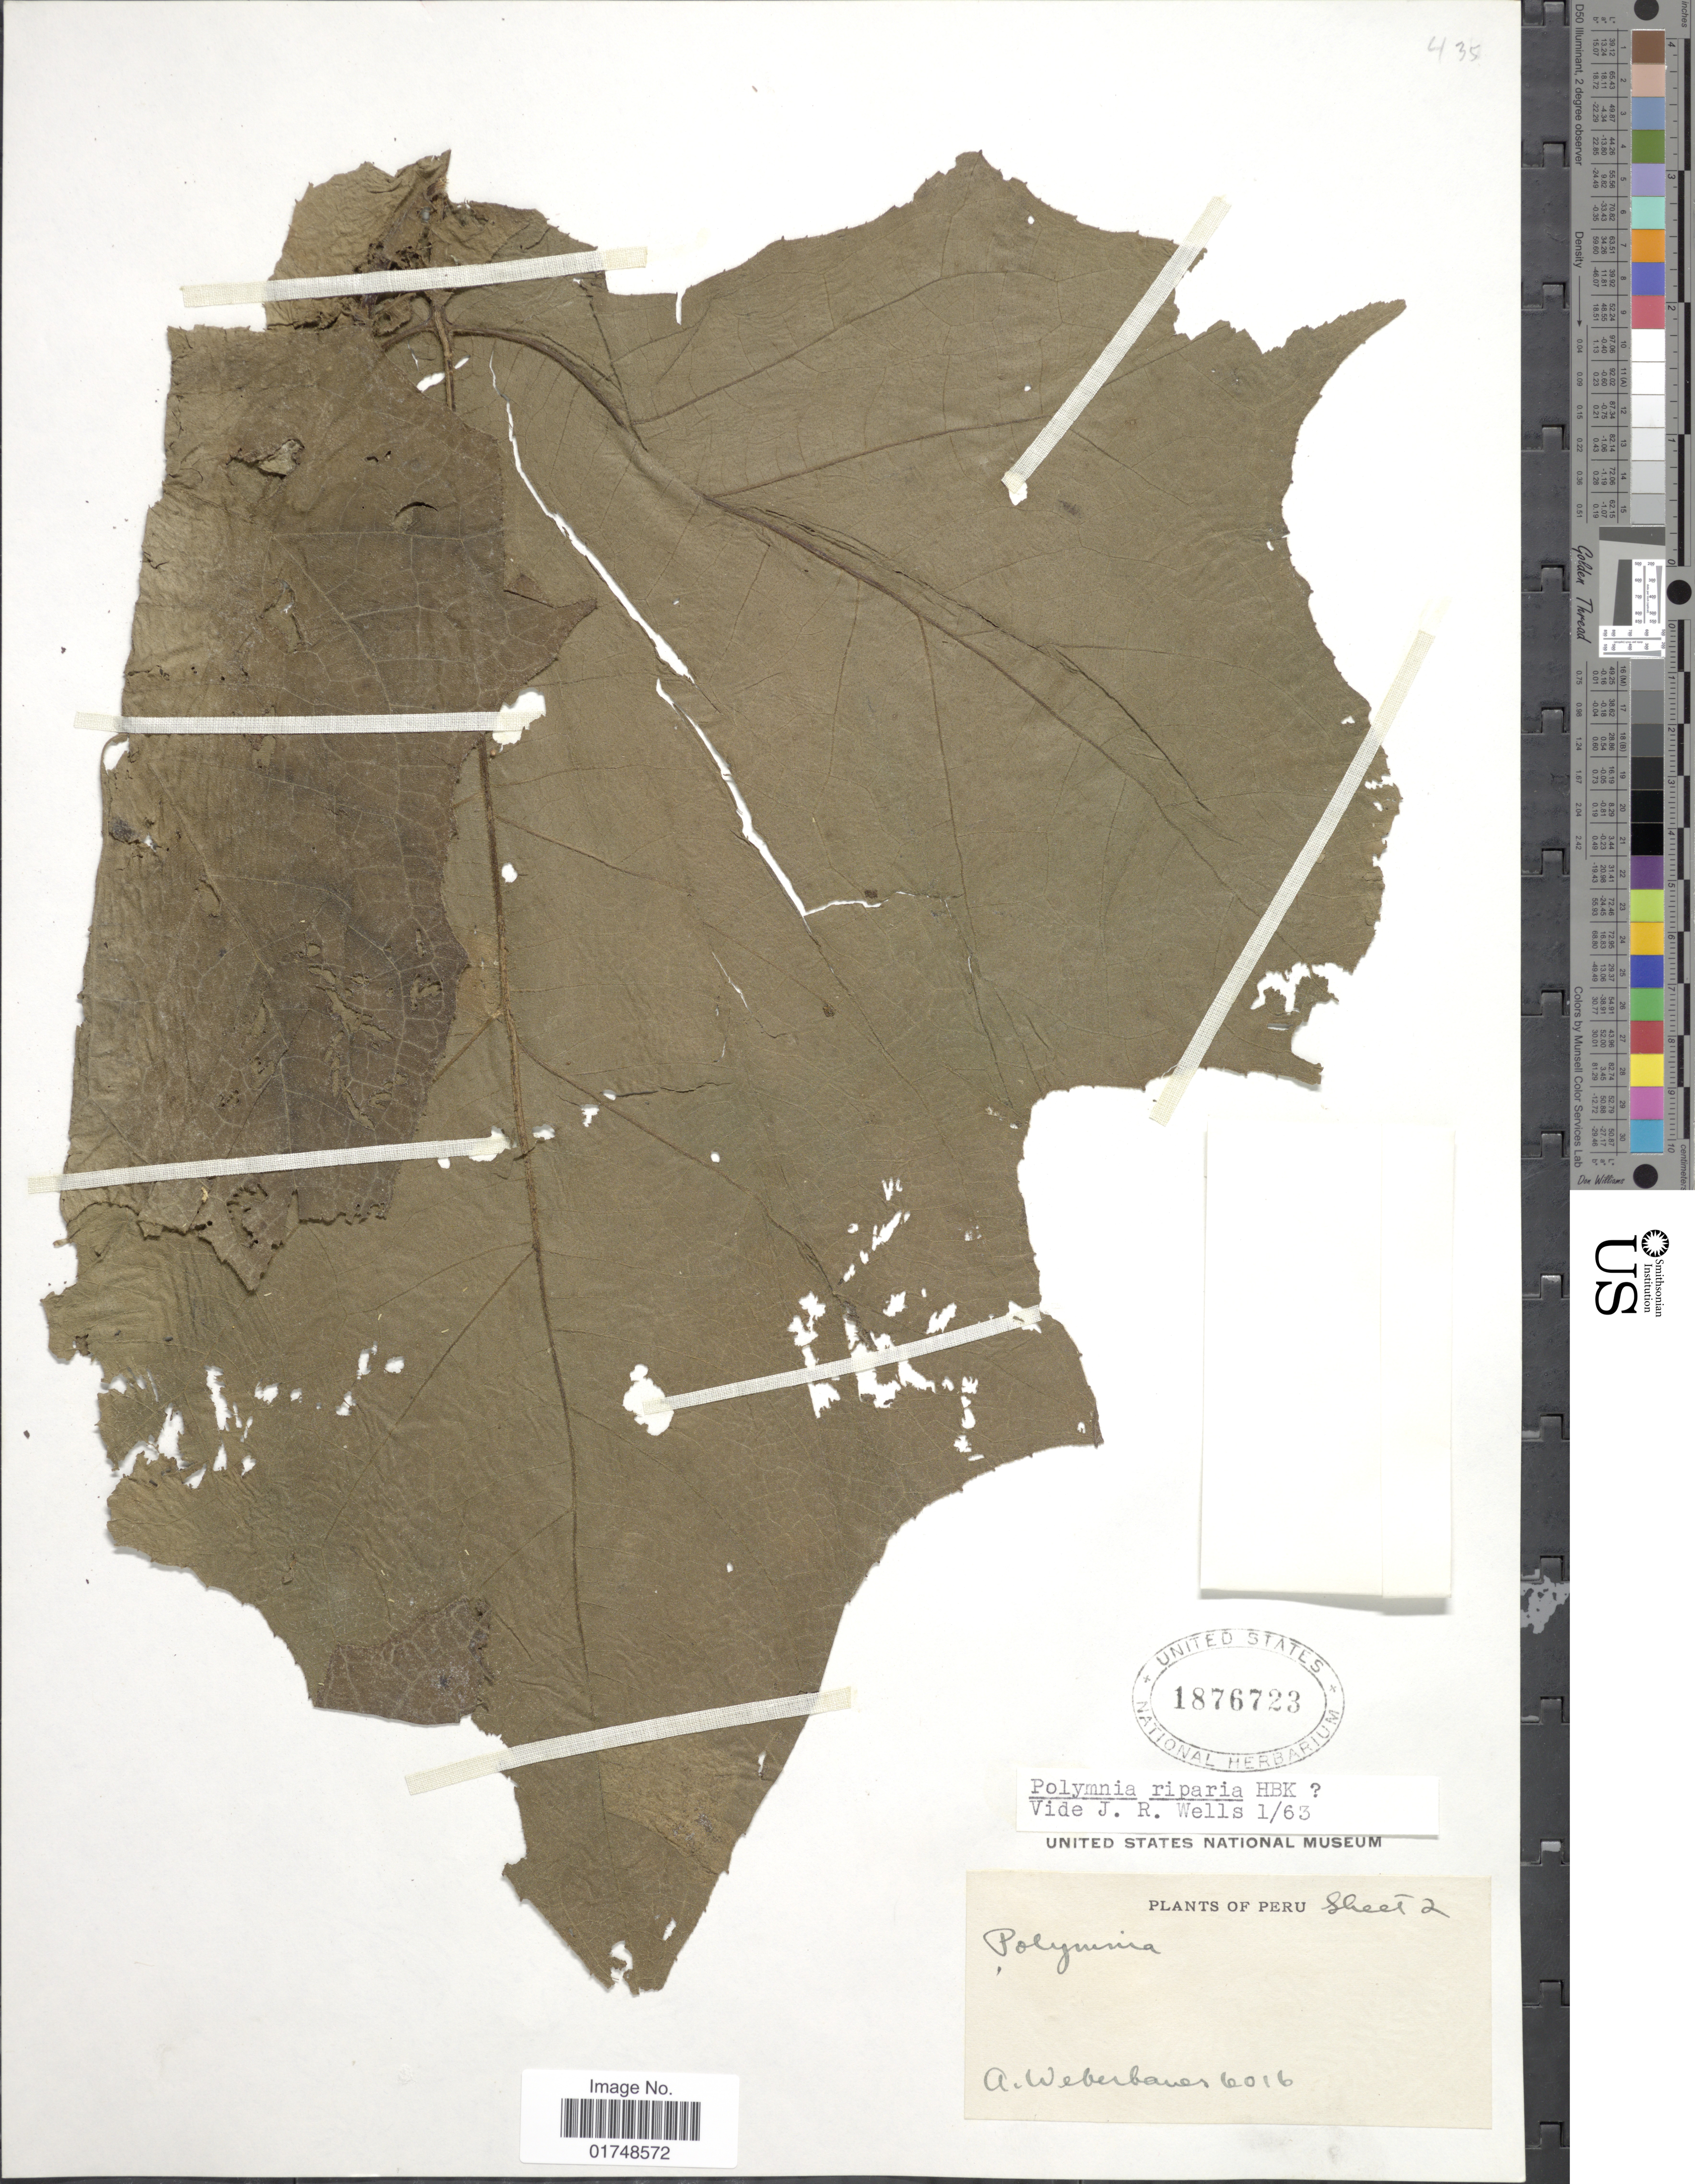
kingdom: Plantae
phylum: Tracheophyta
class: Magnoliopsida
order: Asterales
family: Asteraceae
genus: Smallanthus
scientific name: Smallanthus riparius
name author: (Kunth) H. Rob.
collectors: A. Weberbauer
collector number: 6016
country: Peru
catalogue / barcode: US 1876723